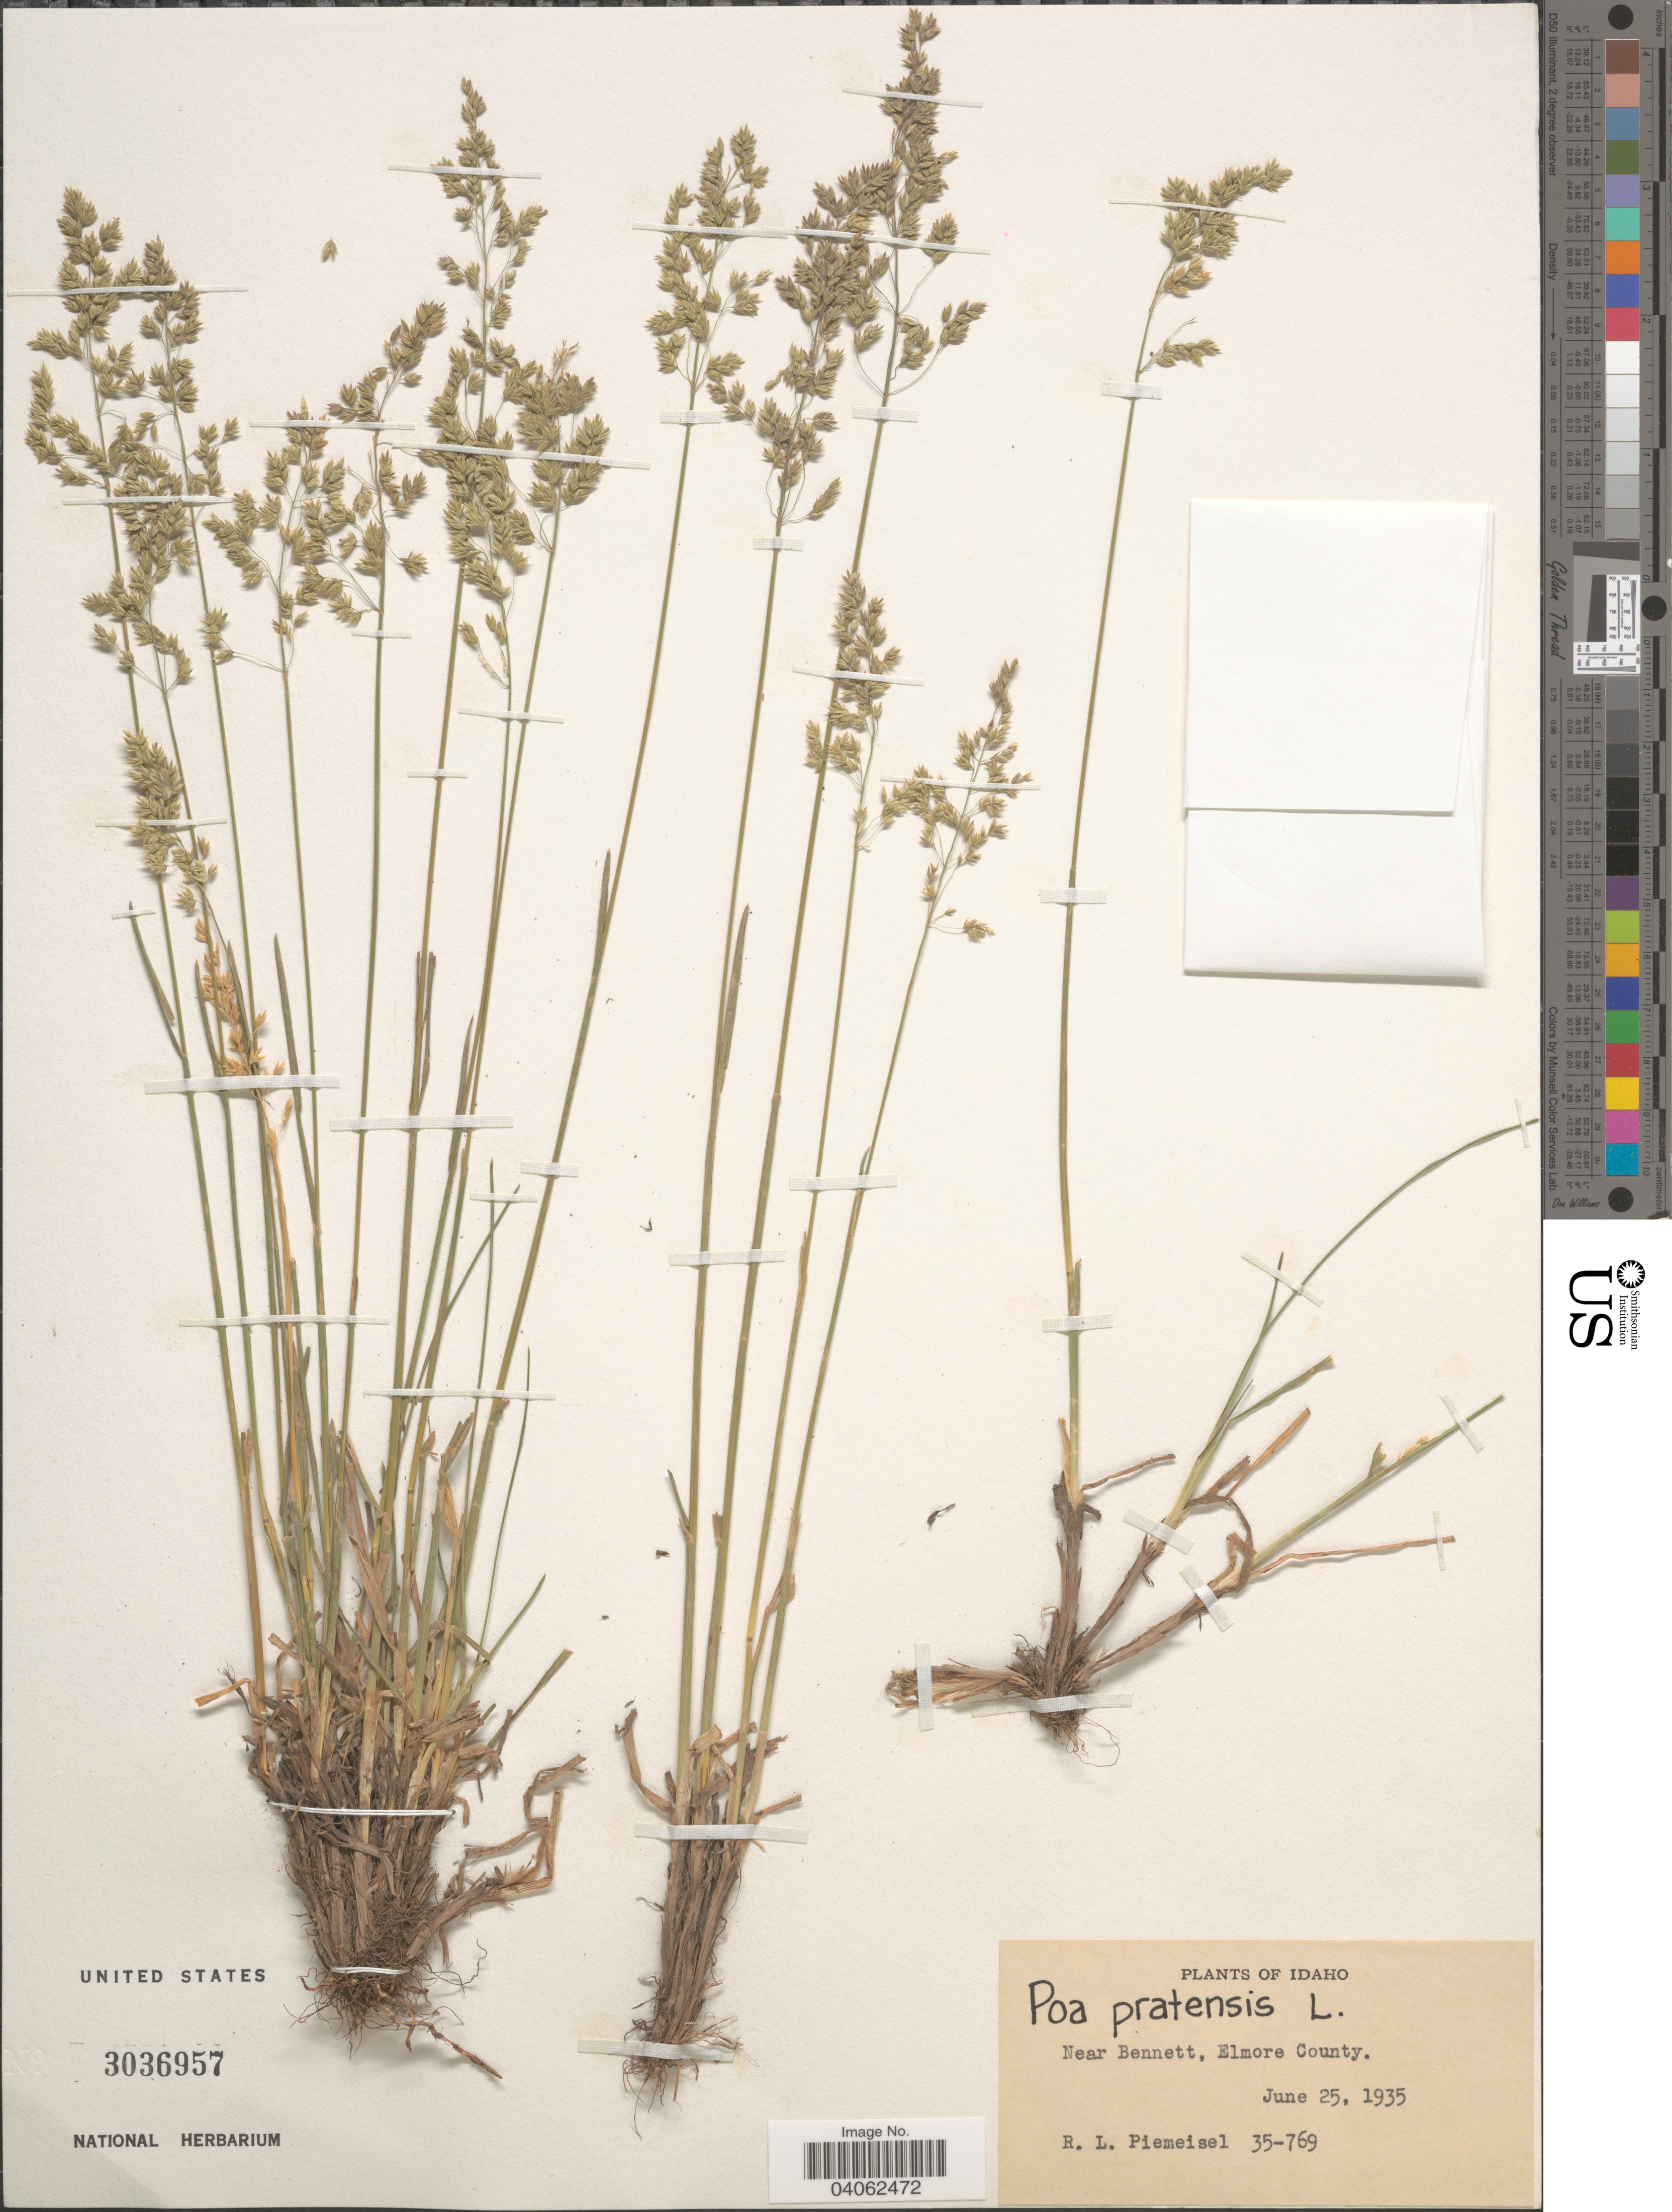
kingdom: Plantae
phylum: Tracheophyta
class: Liliopsida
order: Poales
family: Poaceae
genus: Poa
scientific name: Poa pratensis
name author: L.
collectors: R. L. Piemeisel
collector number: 35-769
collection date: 1935-06-25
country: United States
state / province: Idaho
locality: Near Bennett, Elmore County.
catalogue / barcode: US 3036957